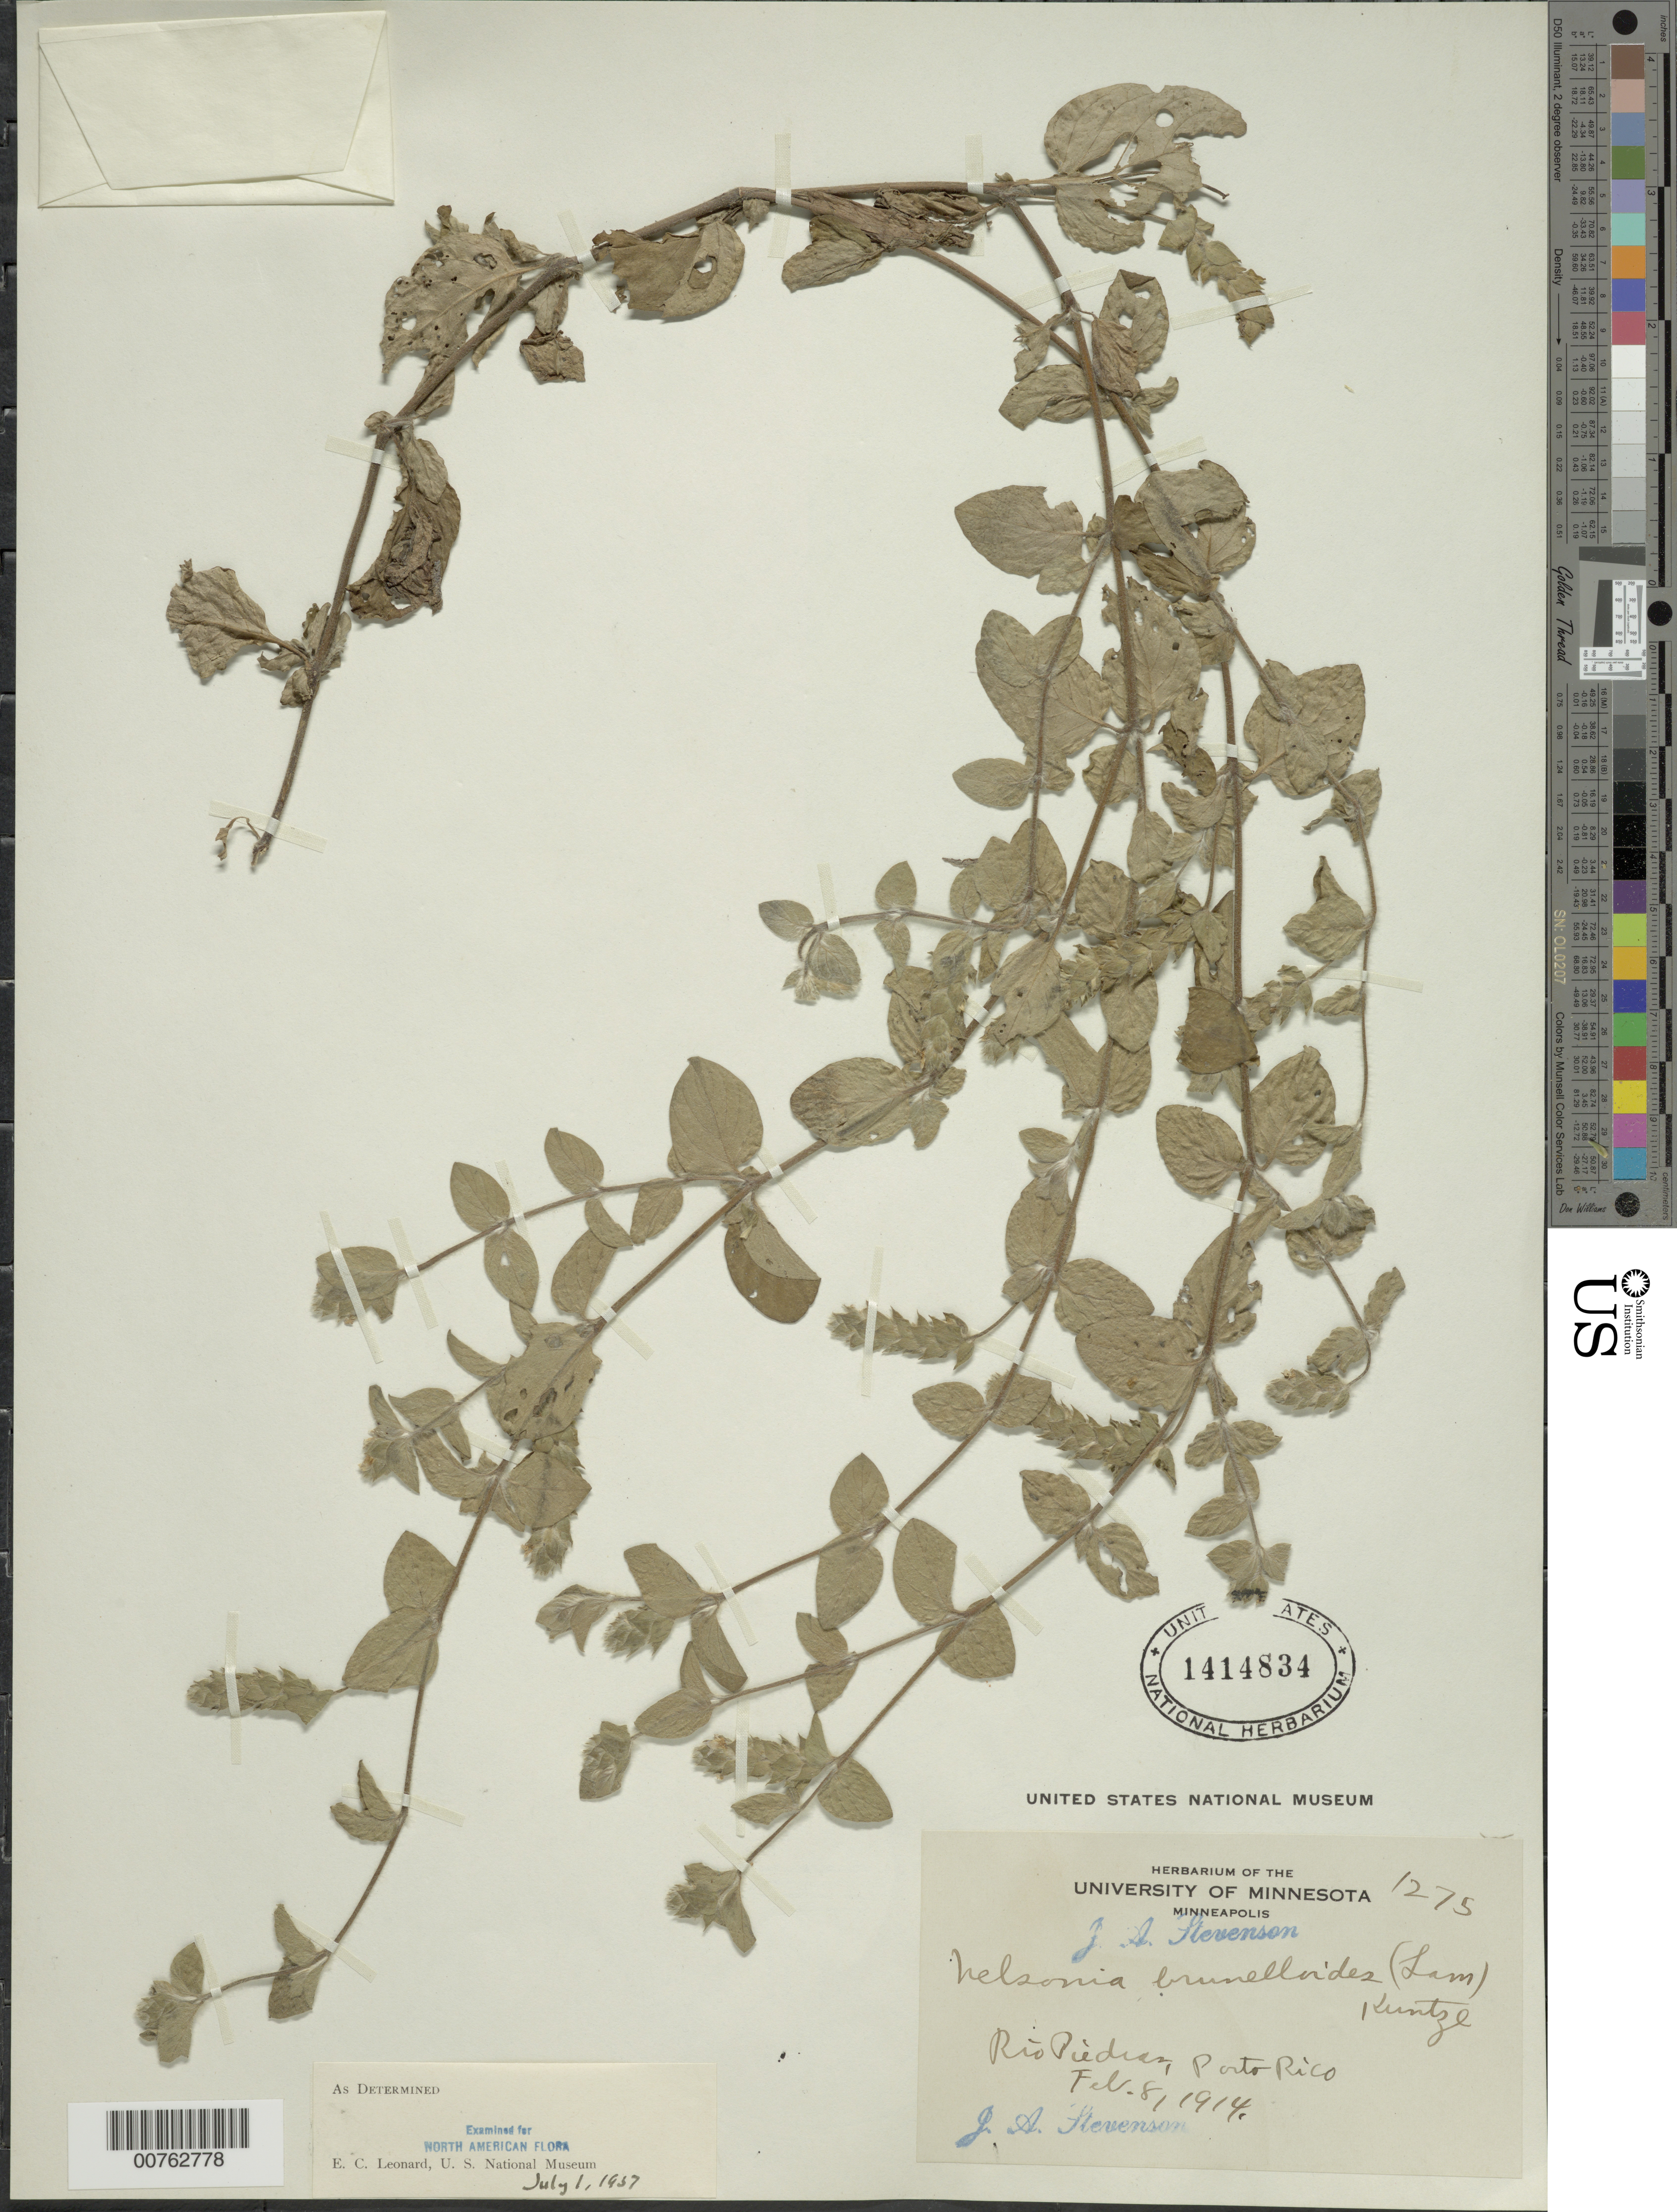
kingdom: Plantae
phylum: Tracheophyta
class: Magnoliopsida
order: Lamiales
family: Acanthaceae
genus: Nelsonia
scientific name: Nelsonia canescens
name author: (Lam.) Spreng.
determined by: Leonard, Emery C., (US)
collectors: J. Stevenson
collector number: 1275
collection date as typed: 08 Feb 1914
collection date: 1914-02-08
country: Puerto Rico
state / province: San Juan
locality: Río Piedras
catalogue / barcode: US 1414834